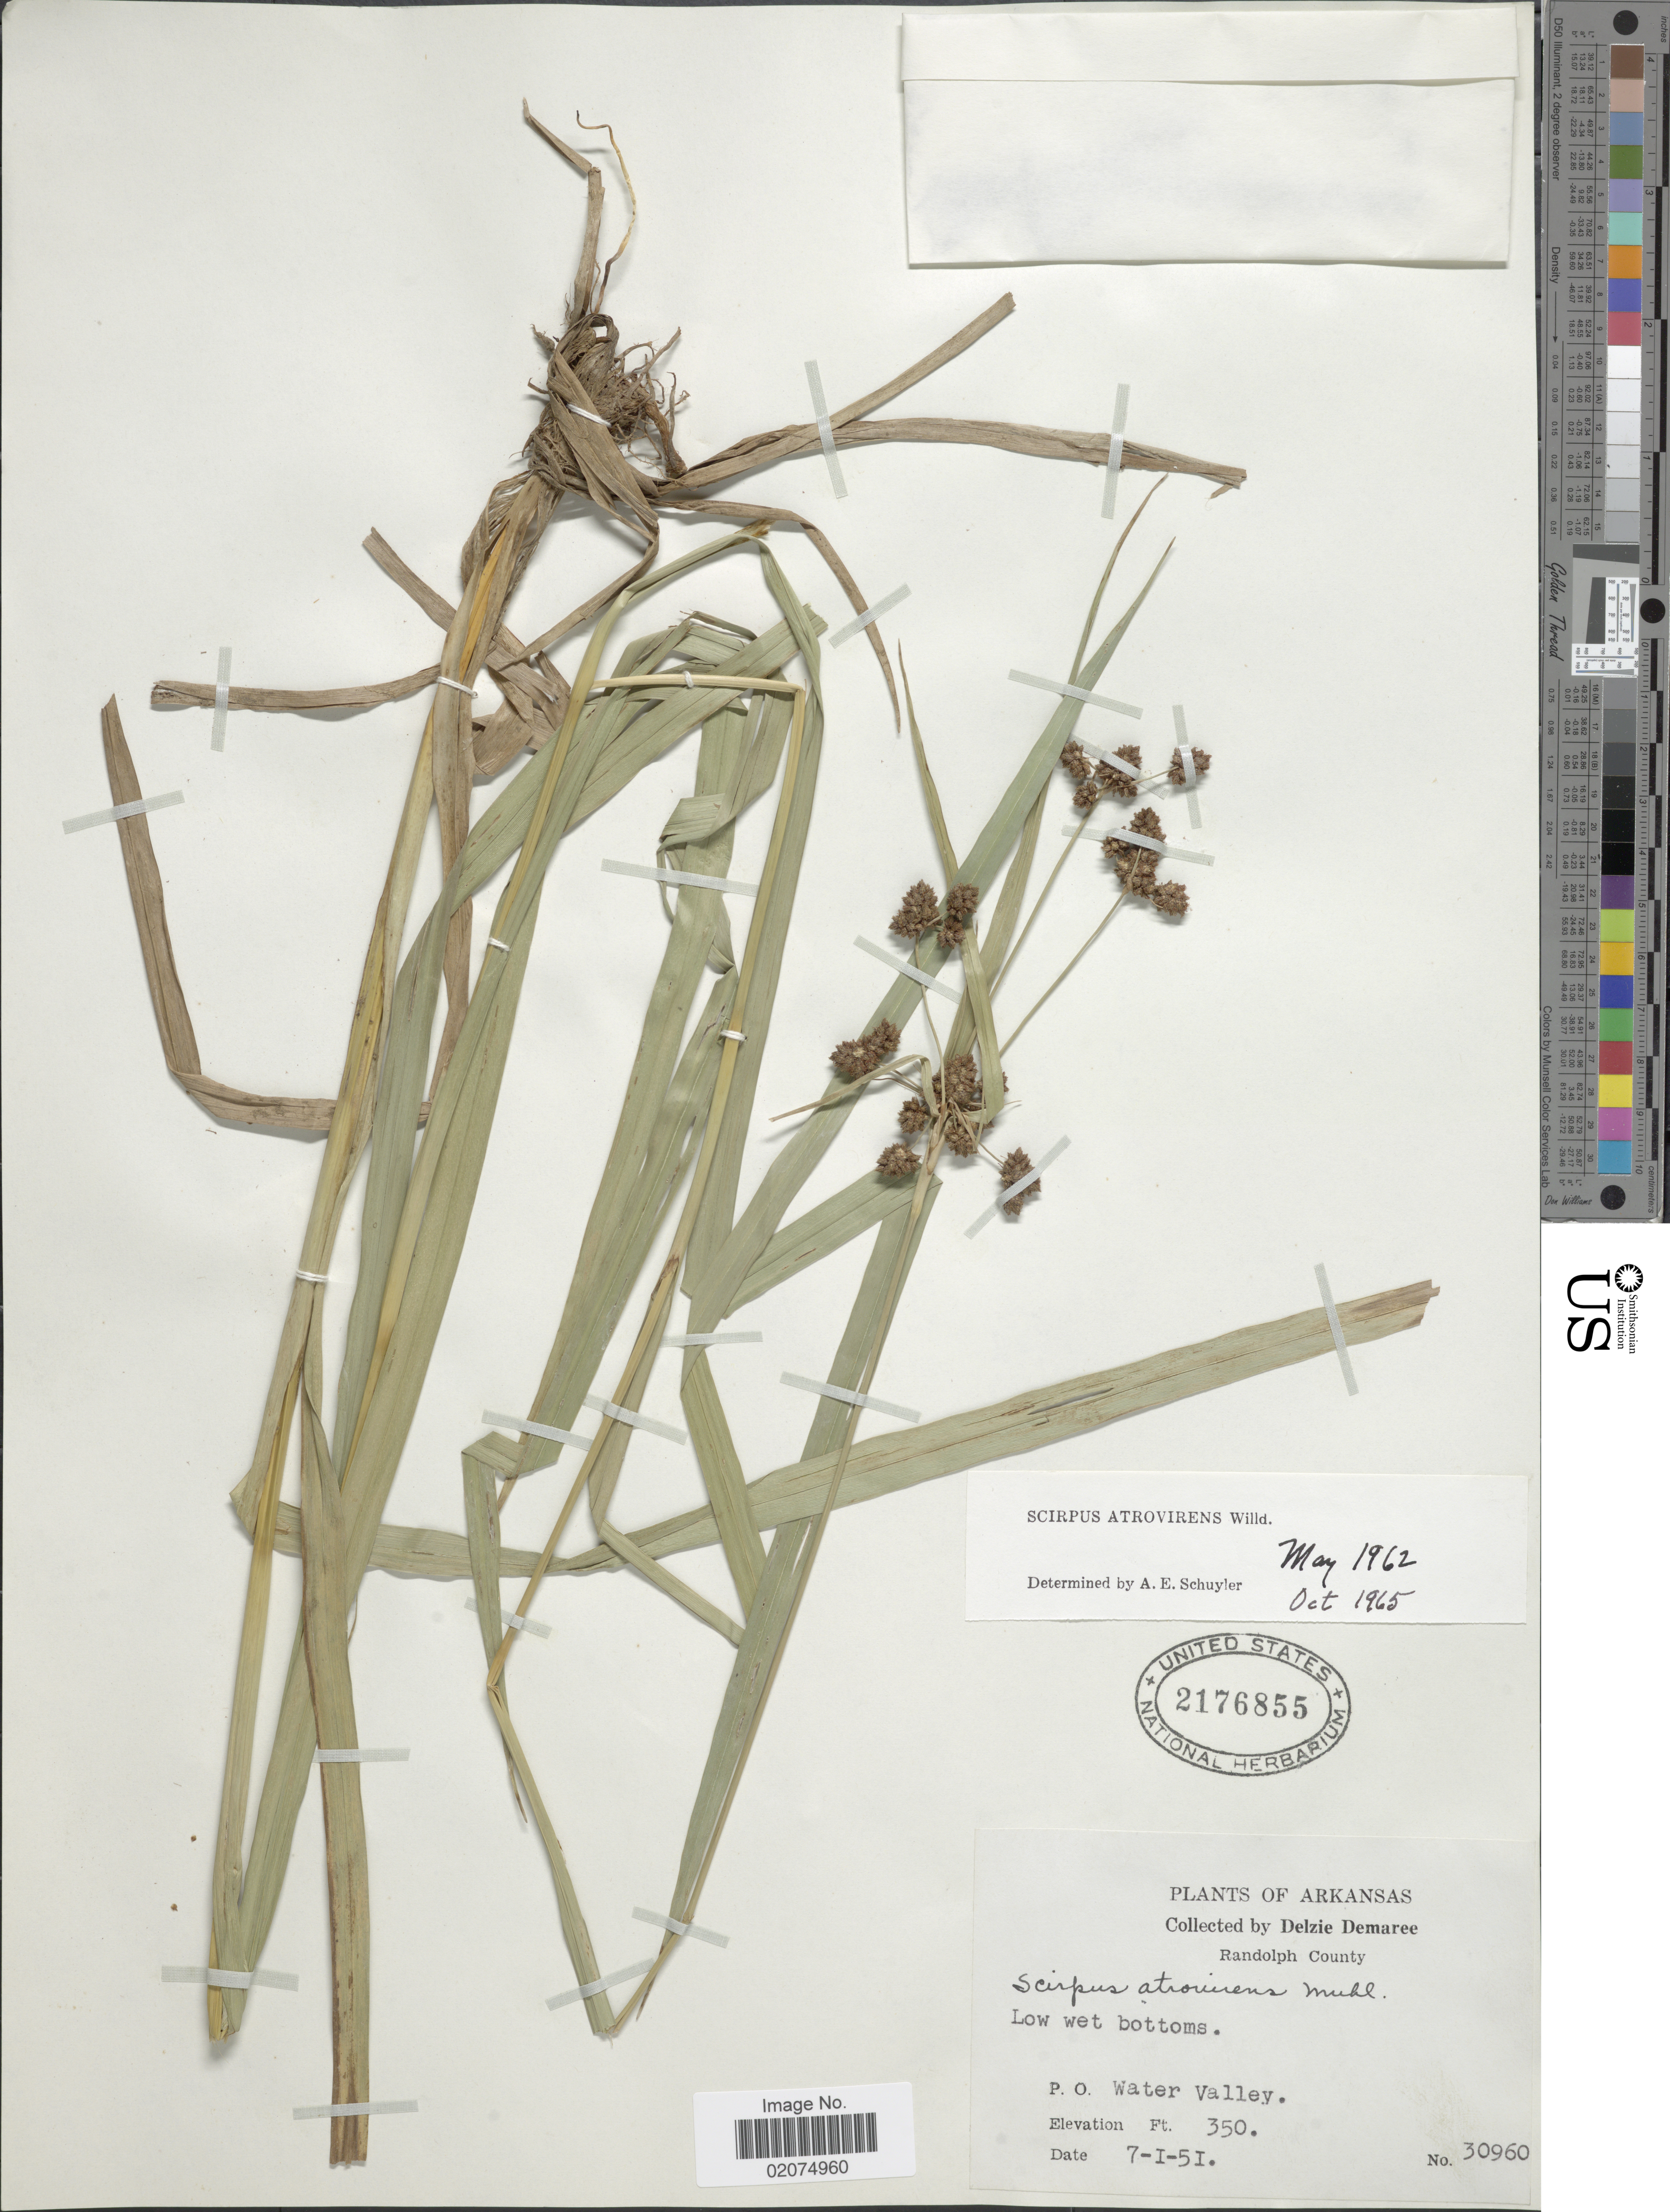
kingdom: Plantae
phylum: Tracheophyta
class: Liliopsida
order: Poales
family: Cyperaceae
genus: Scirpus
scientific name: Scirpus atrovirens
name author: Willd.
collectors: D. Demaree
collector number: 30960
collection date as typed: Transcribed d/m/y: 1/7/51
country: United States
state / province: Arkansas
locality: Randolph County, P.O. Water Valley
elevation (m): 107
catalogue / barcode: US 2176855